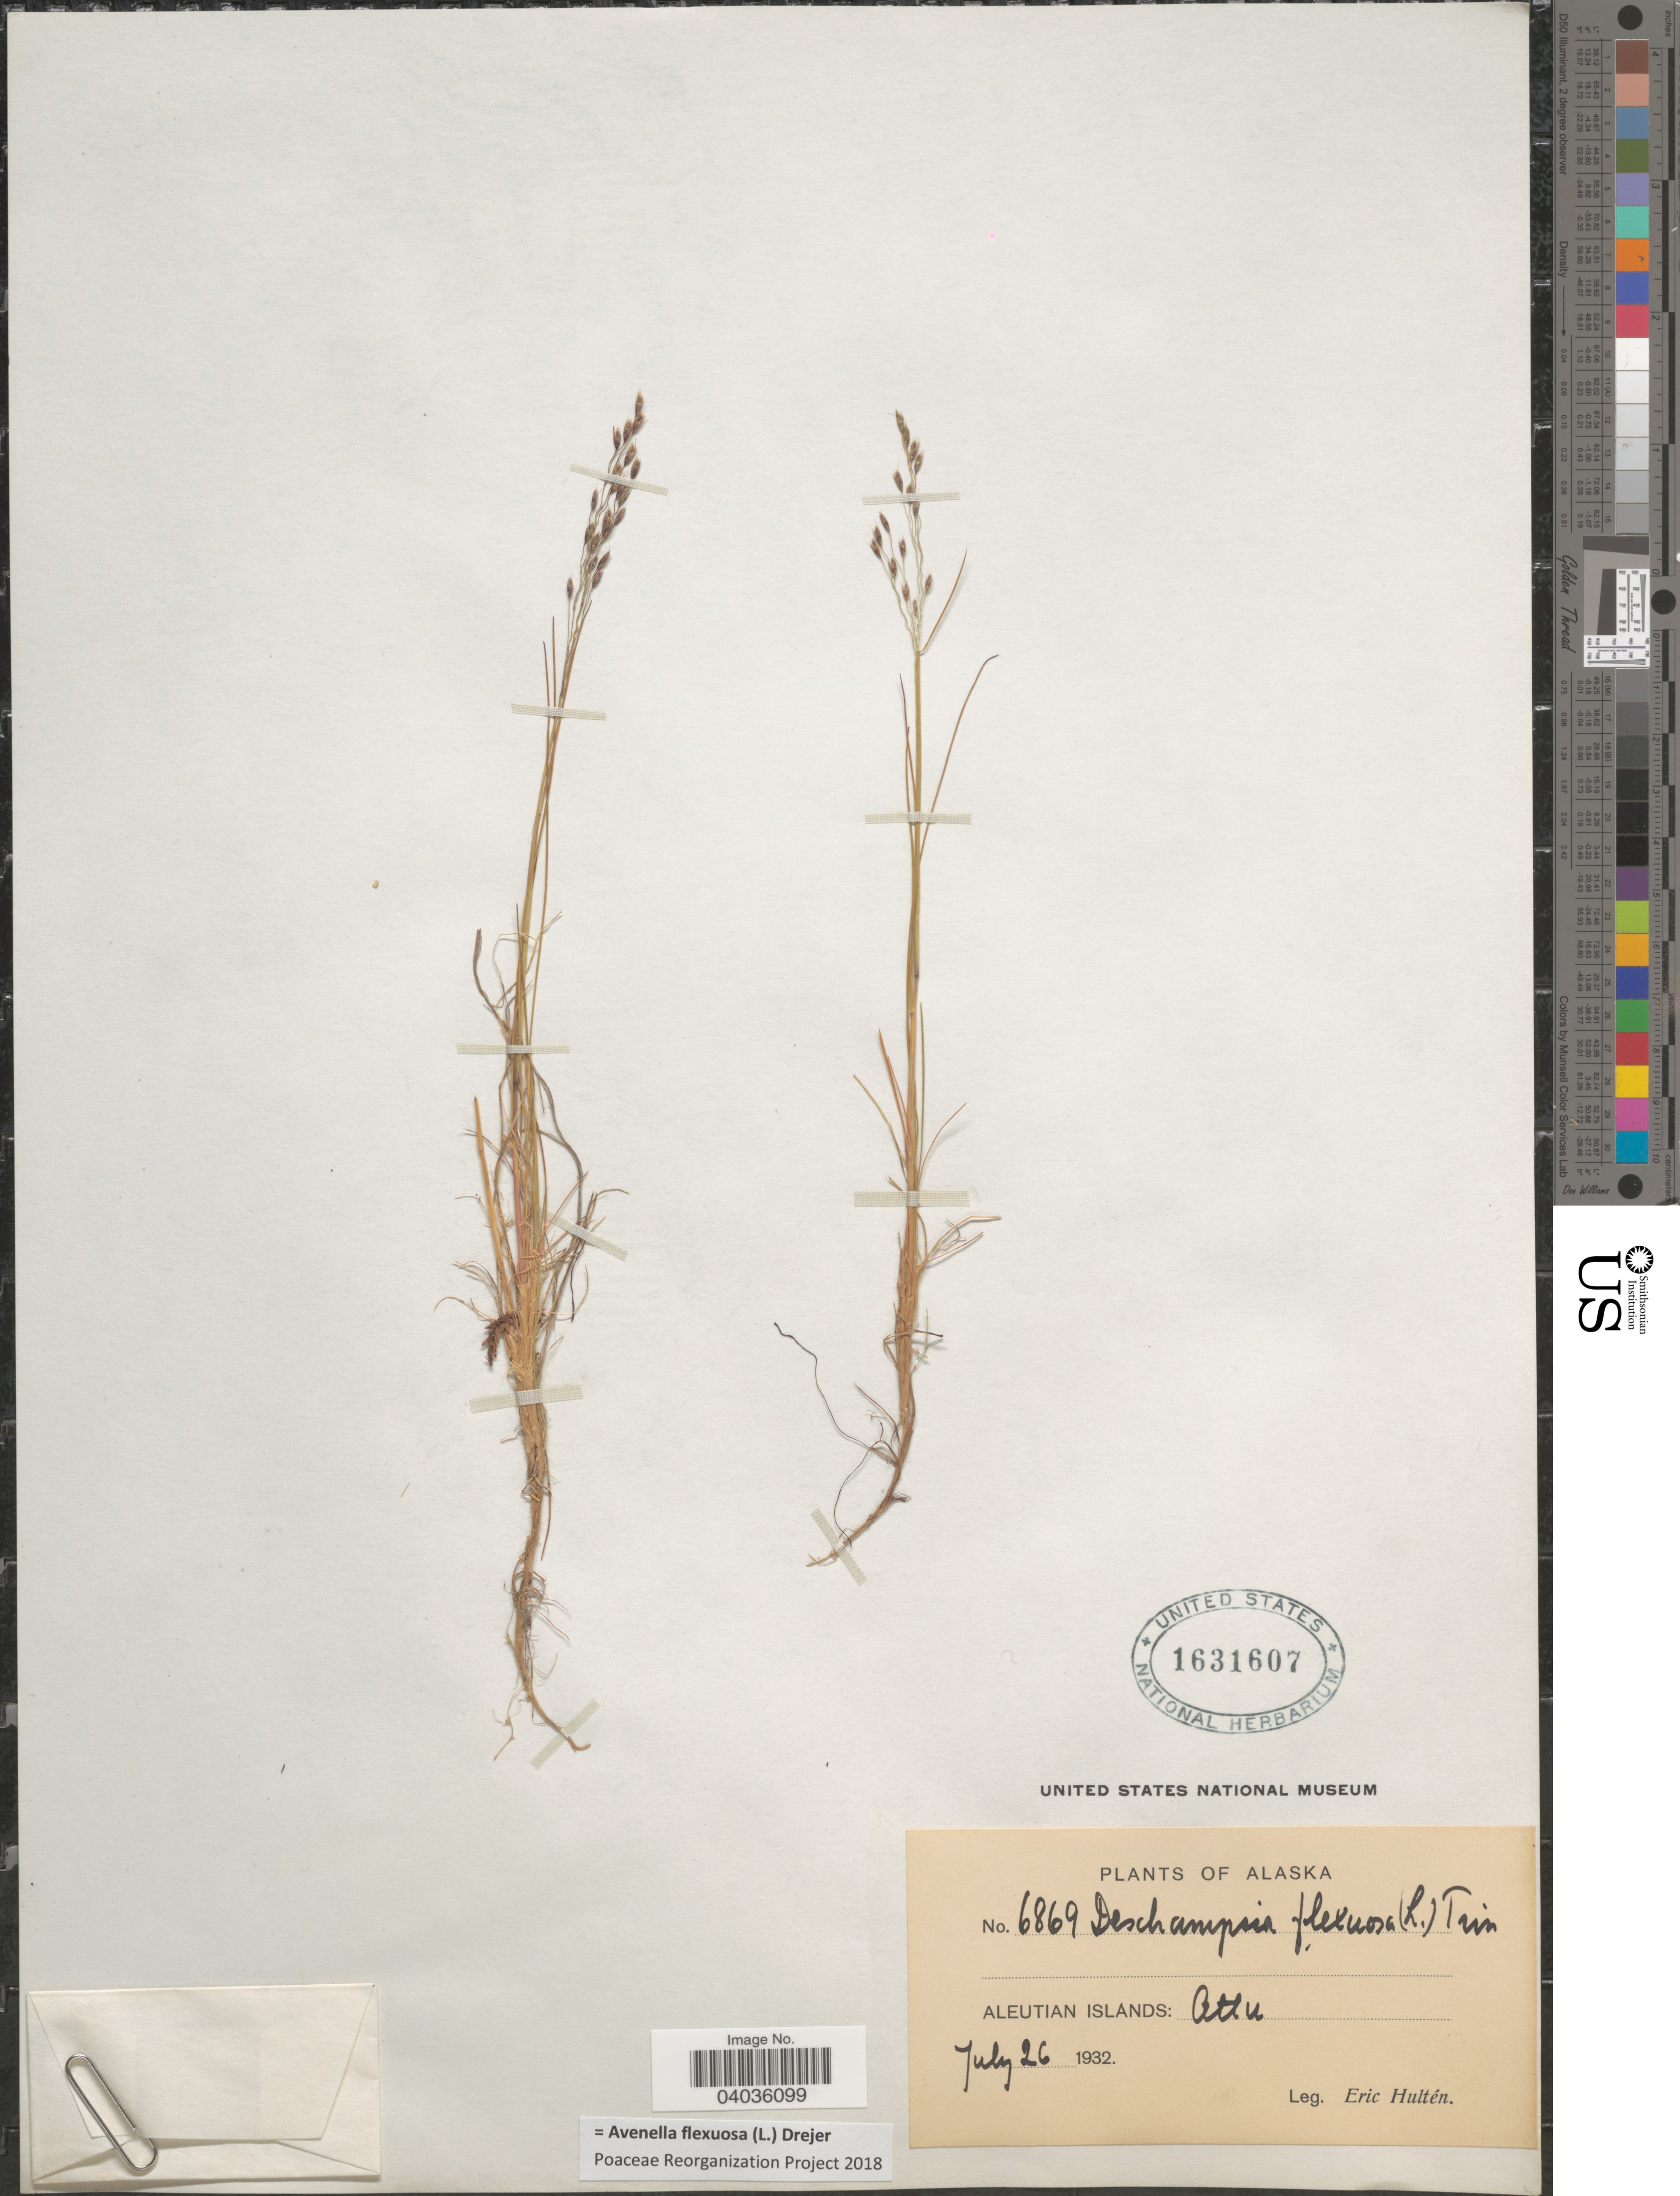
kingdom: Plantae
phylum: Tracheophyta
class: Liliopsida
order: Poales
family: Poaceae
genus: Avenella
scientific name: Avenella flexuosa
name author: (L.) Drejer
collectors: E. G. Hultén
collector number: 6869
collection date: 1932-07-26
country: United States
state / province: Alaska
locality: Aleutian Islands: Attu.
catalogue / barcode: US 1631607